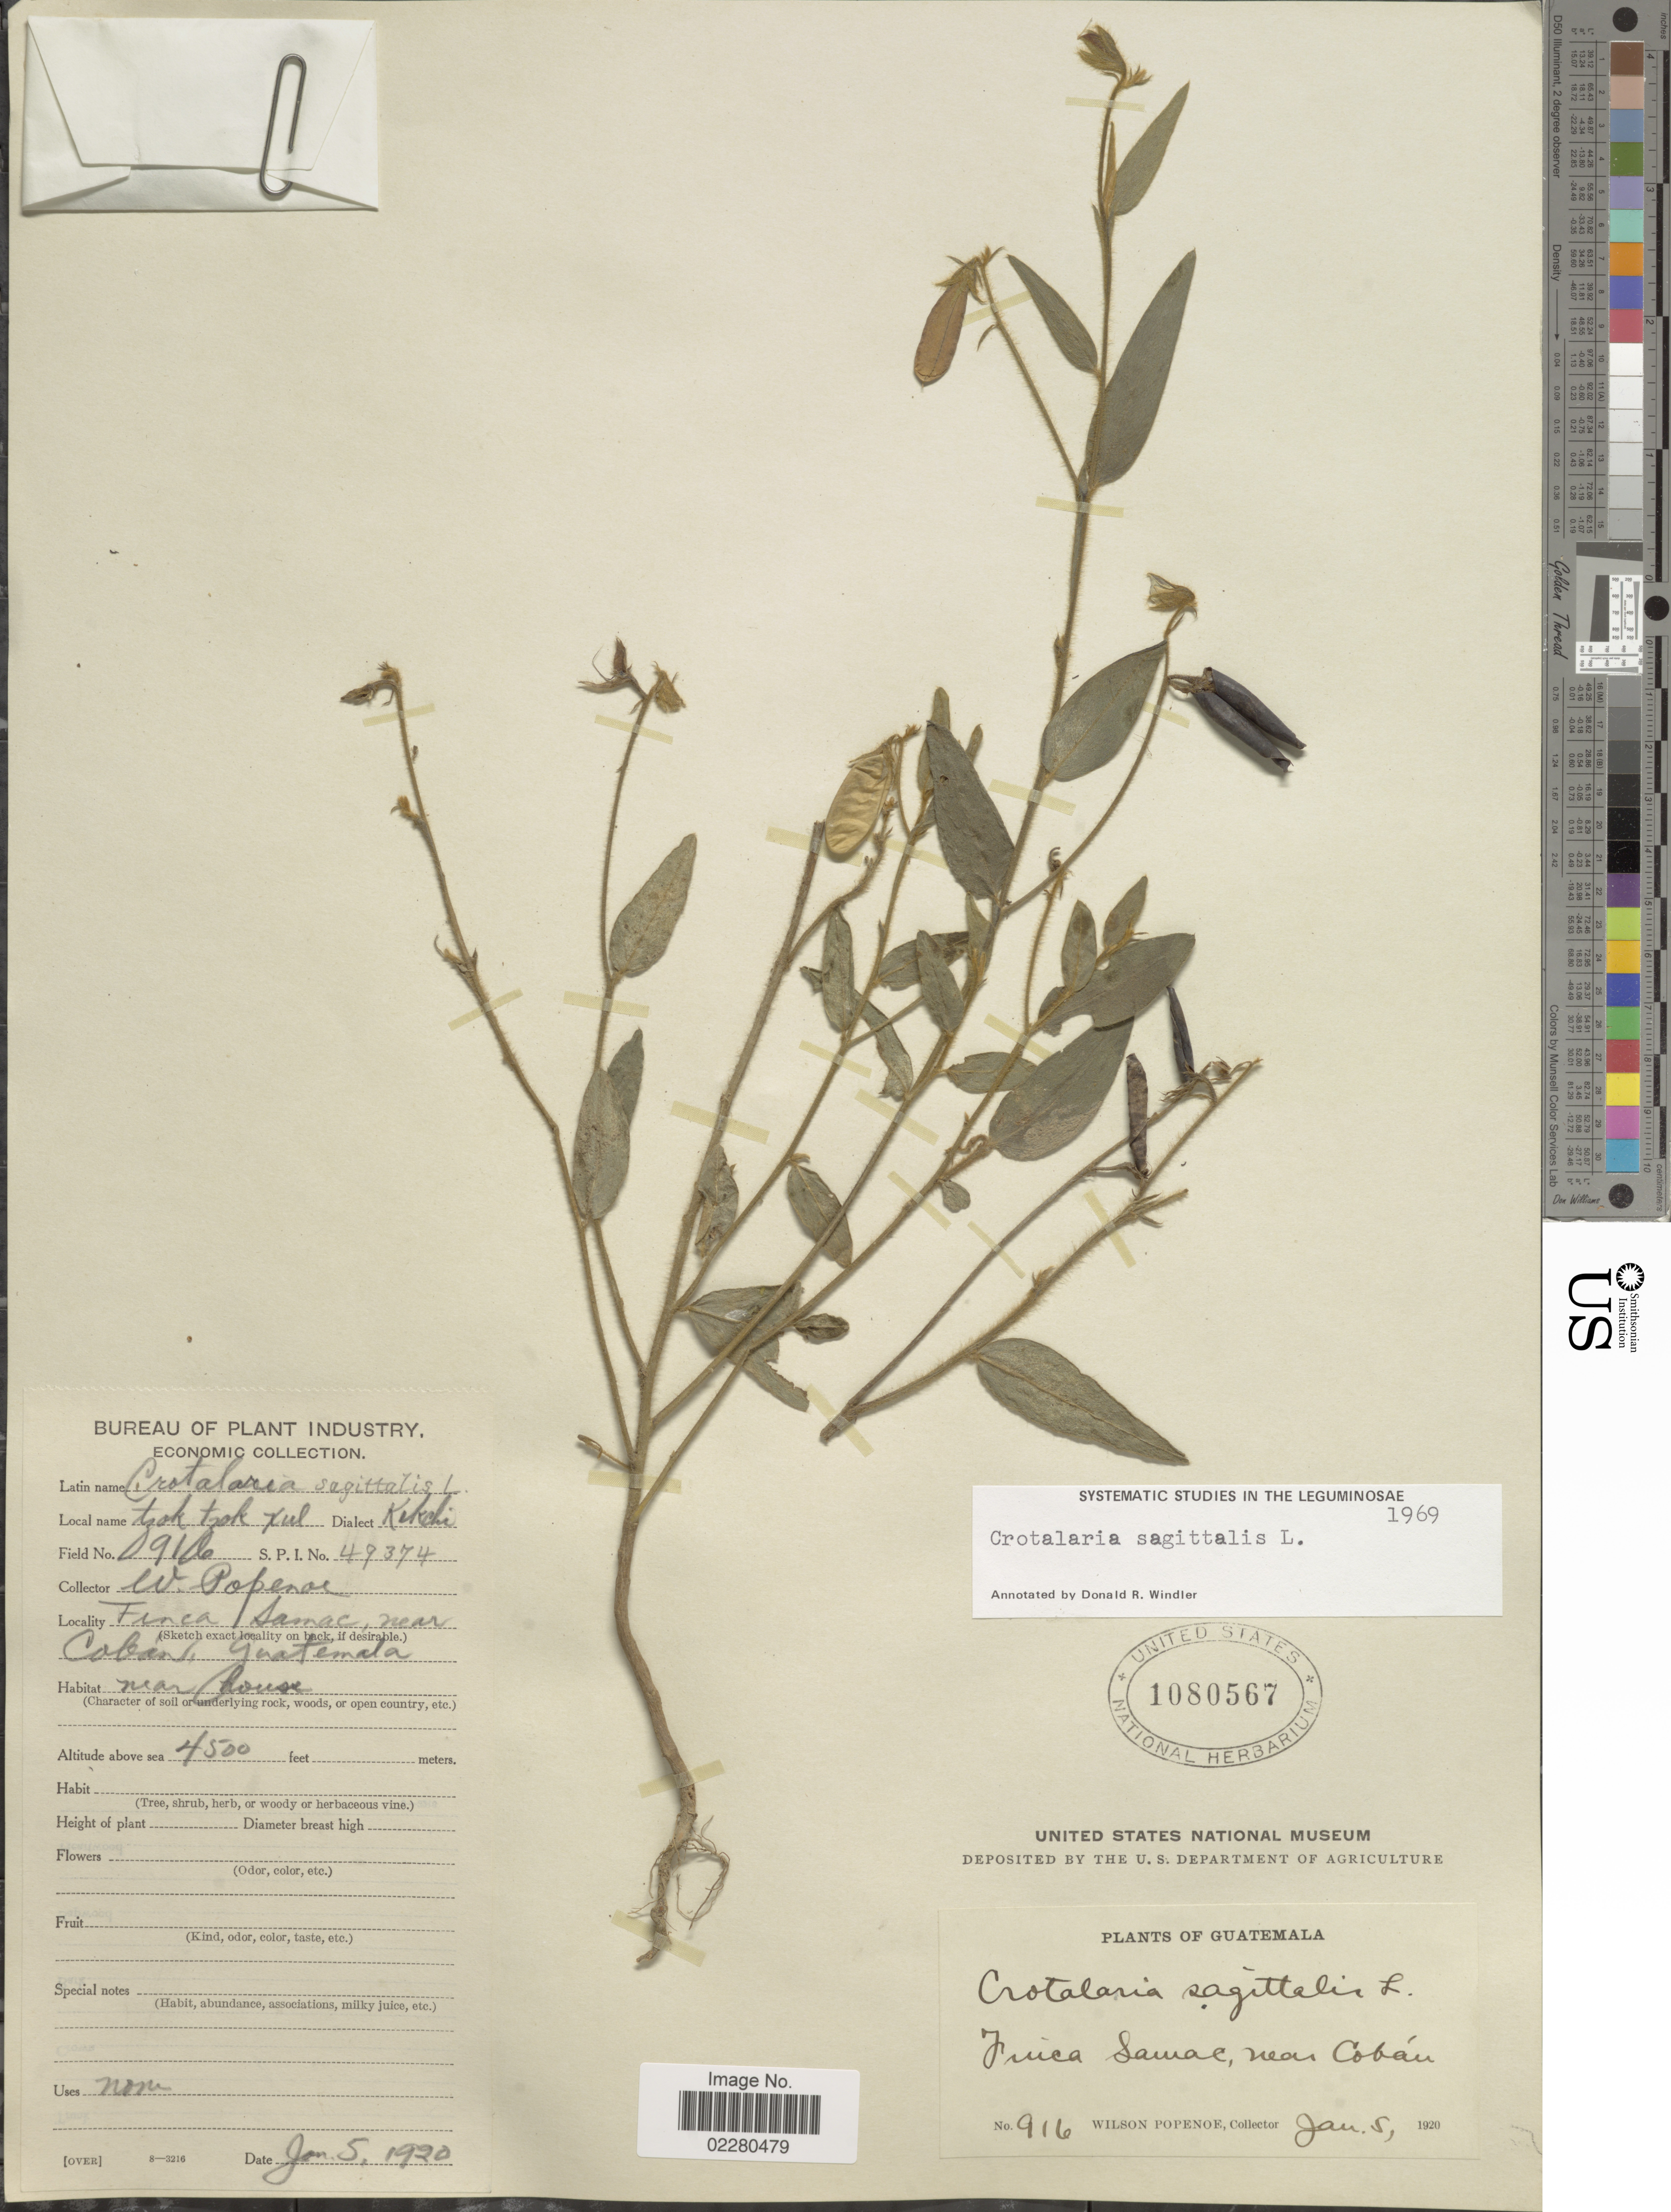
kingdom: Plantae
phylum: Tracheophyta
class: Magnoliopsida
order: Fabales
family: Fabaceae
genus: Crotalaria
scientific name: Crotalaria sagittalis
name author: L.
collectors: W. Popenoe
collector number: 916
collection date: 1920-01-05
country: Guatemala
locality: Finca Samac, near Cobán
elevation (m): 1372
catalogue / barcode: US 1080567